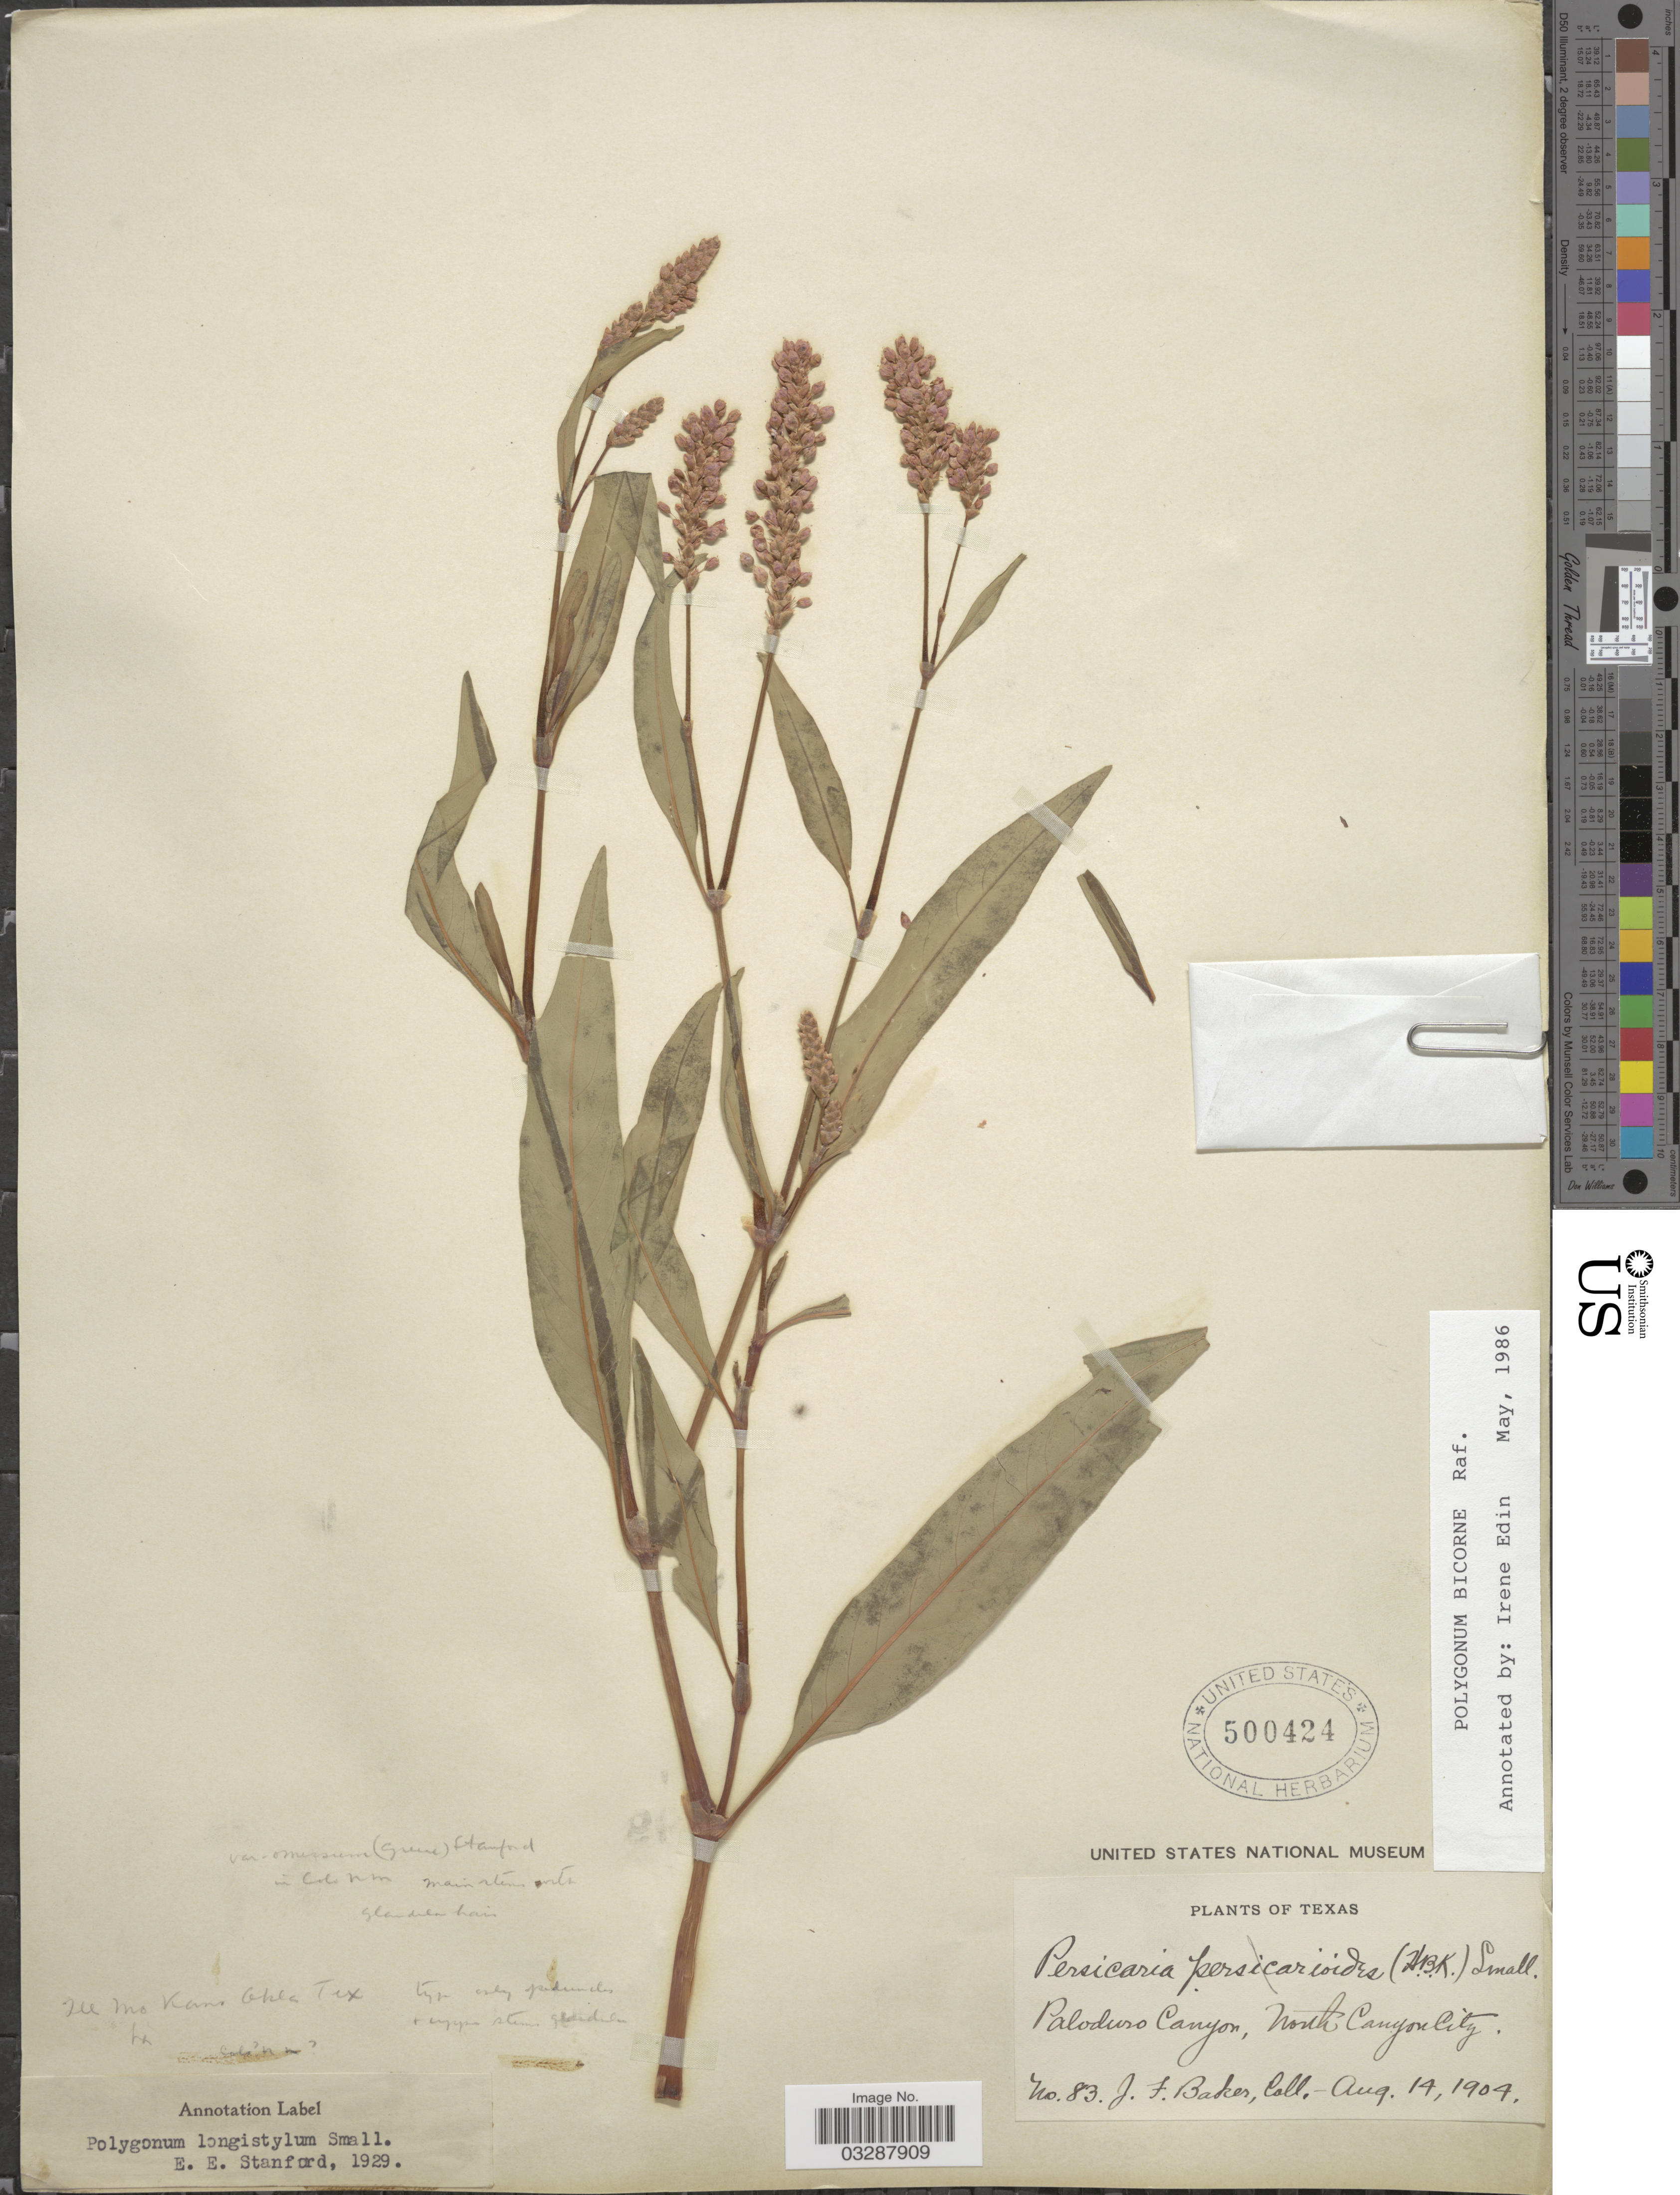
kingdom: Plantae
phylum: Tracheophyta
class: Magnoliopsida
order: Caryophyllales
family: Polygonaceae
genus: Persicaria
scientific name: Persicaria bicornis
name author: (Raf.) Nieuwl.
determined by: Atha, D. E.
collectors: J. F. Baker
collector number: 83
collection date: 1904-08-14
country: United States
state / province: Texas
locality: Paloduro Canyon, North Canyon City.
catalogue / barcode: US 500424